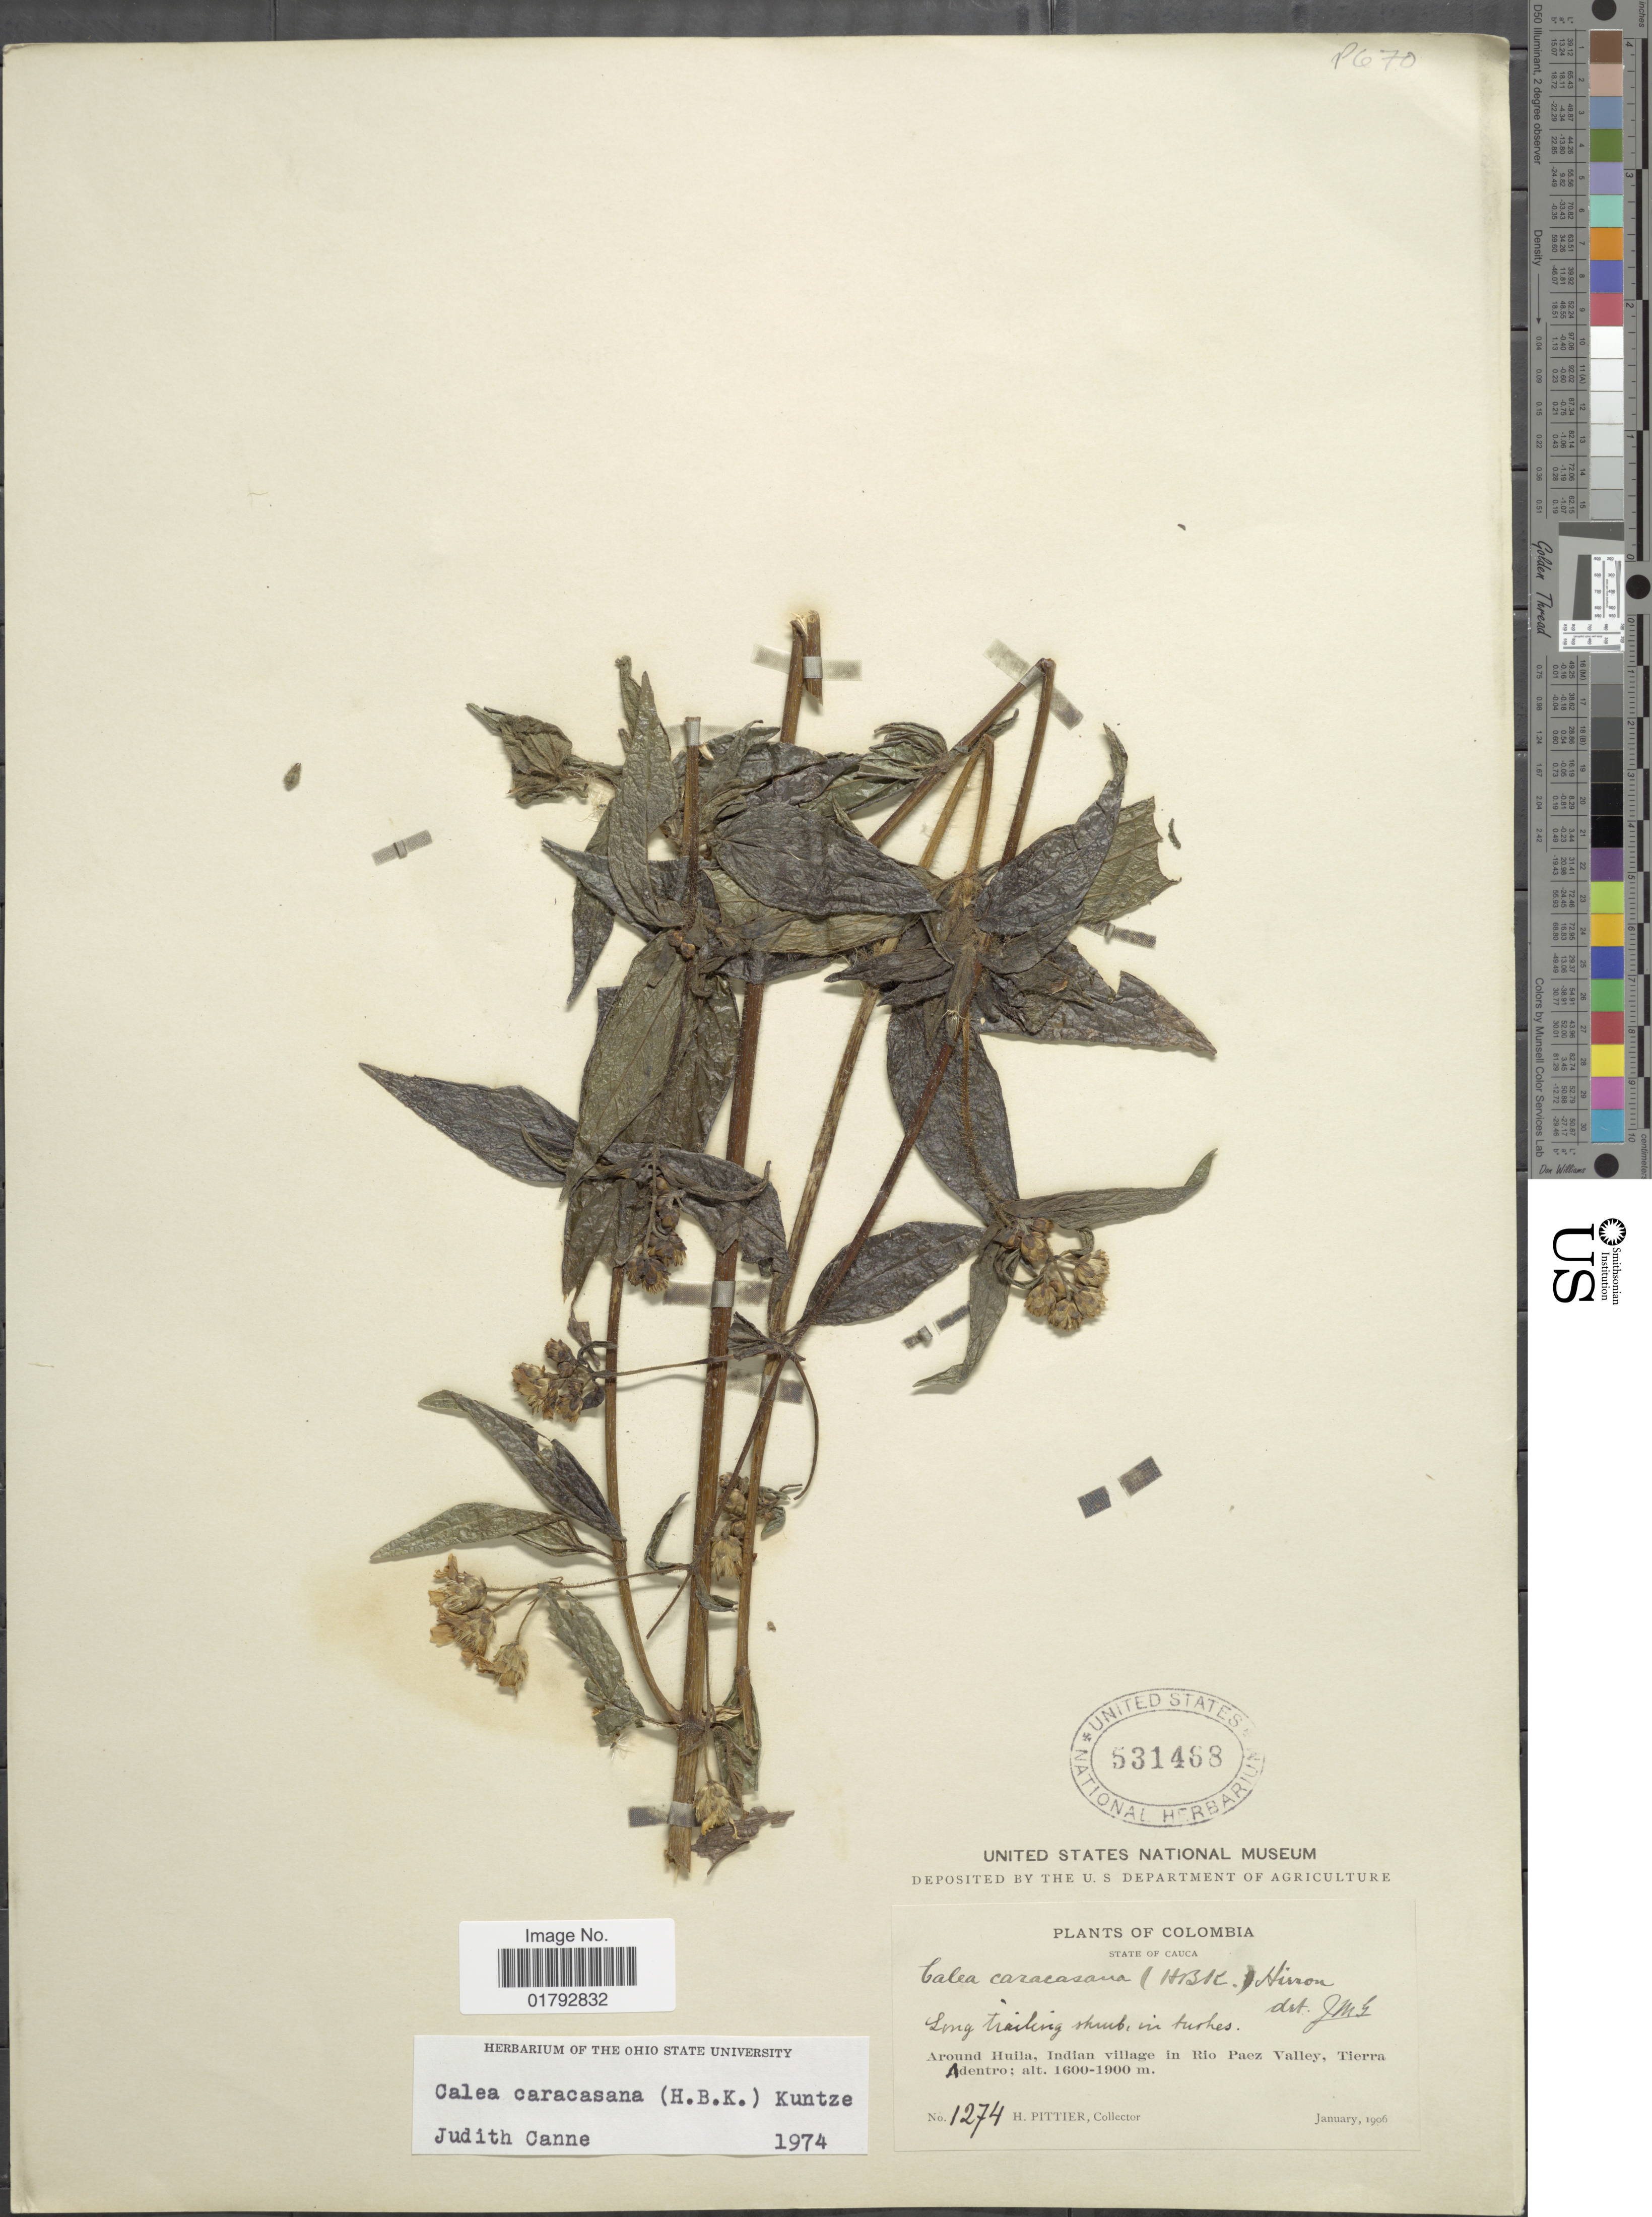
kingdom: Plantae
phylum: Tracheophyta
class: Magnoliopsida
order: Asterales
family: Asteraceae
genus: Alloispermum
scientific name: Alloispermum caracasanum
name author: (Kunth) H. Rob.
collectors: H. F. Pittier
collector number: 1274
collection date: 1906-01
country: Colombia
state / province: Cauca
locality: State of Cauca, Around Huila, Indian village in Rio Paez Valley, Tierra Adentro.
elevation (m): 1600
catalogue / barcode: US 531468